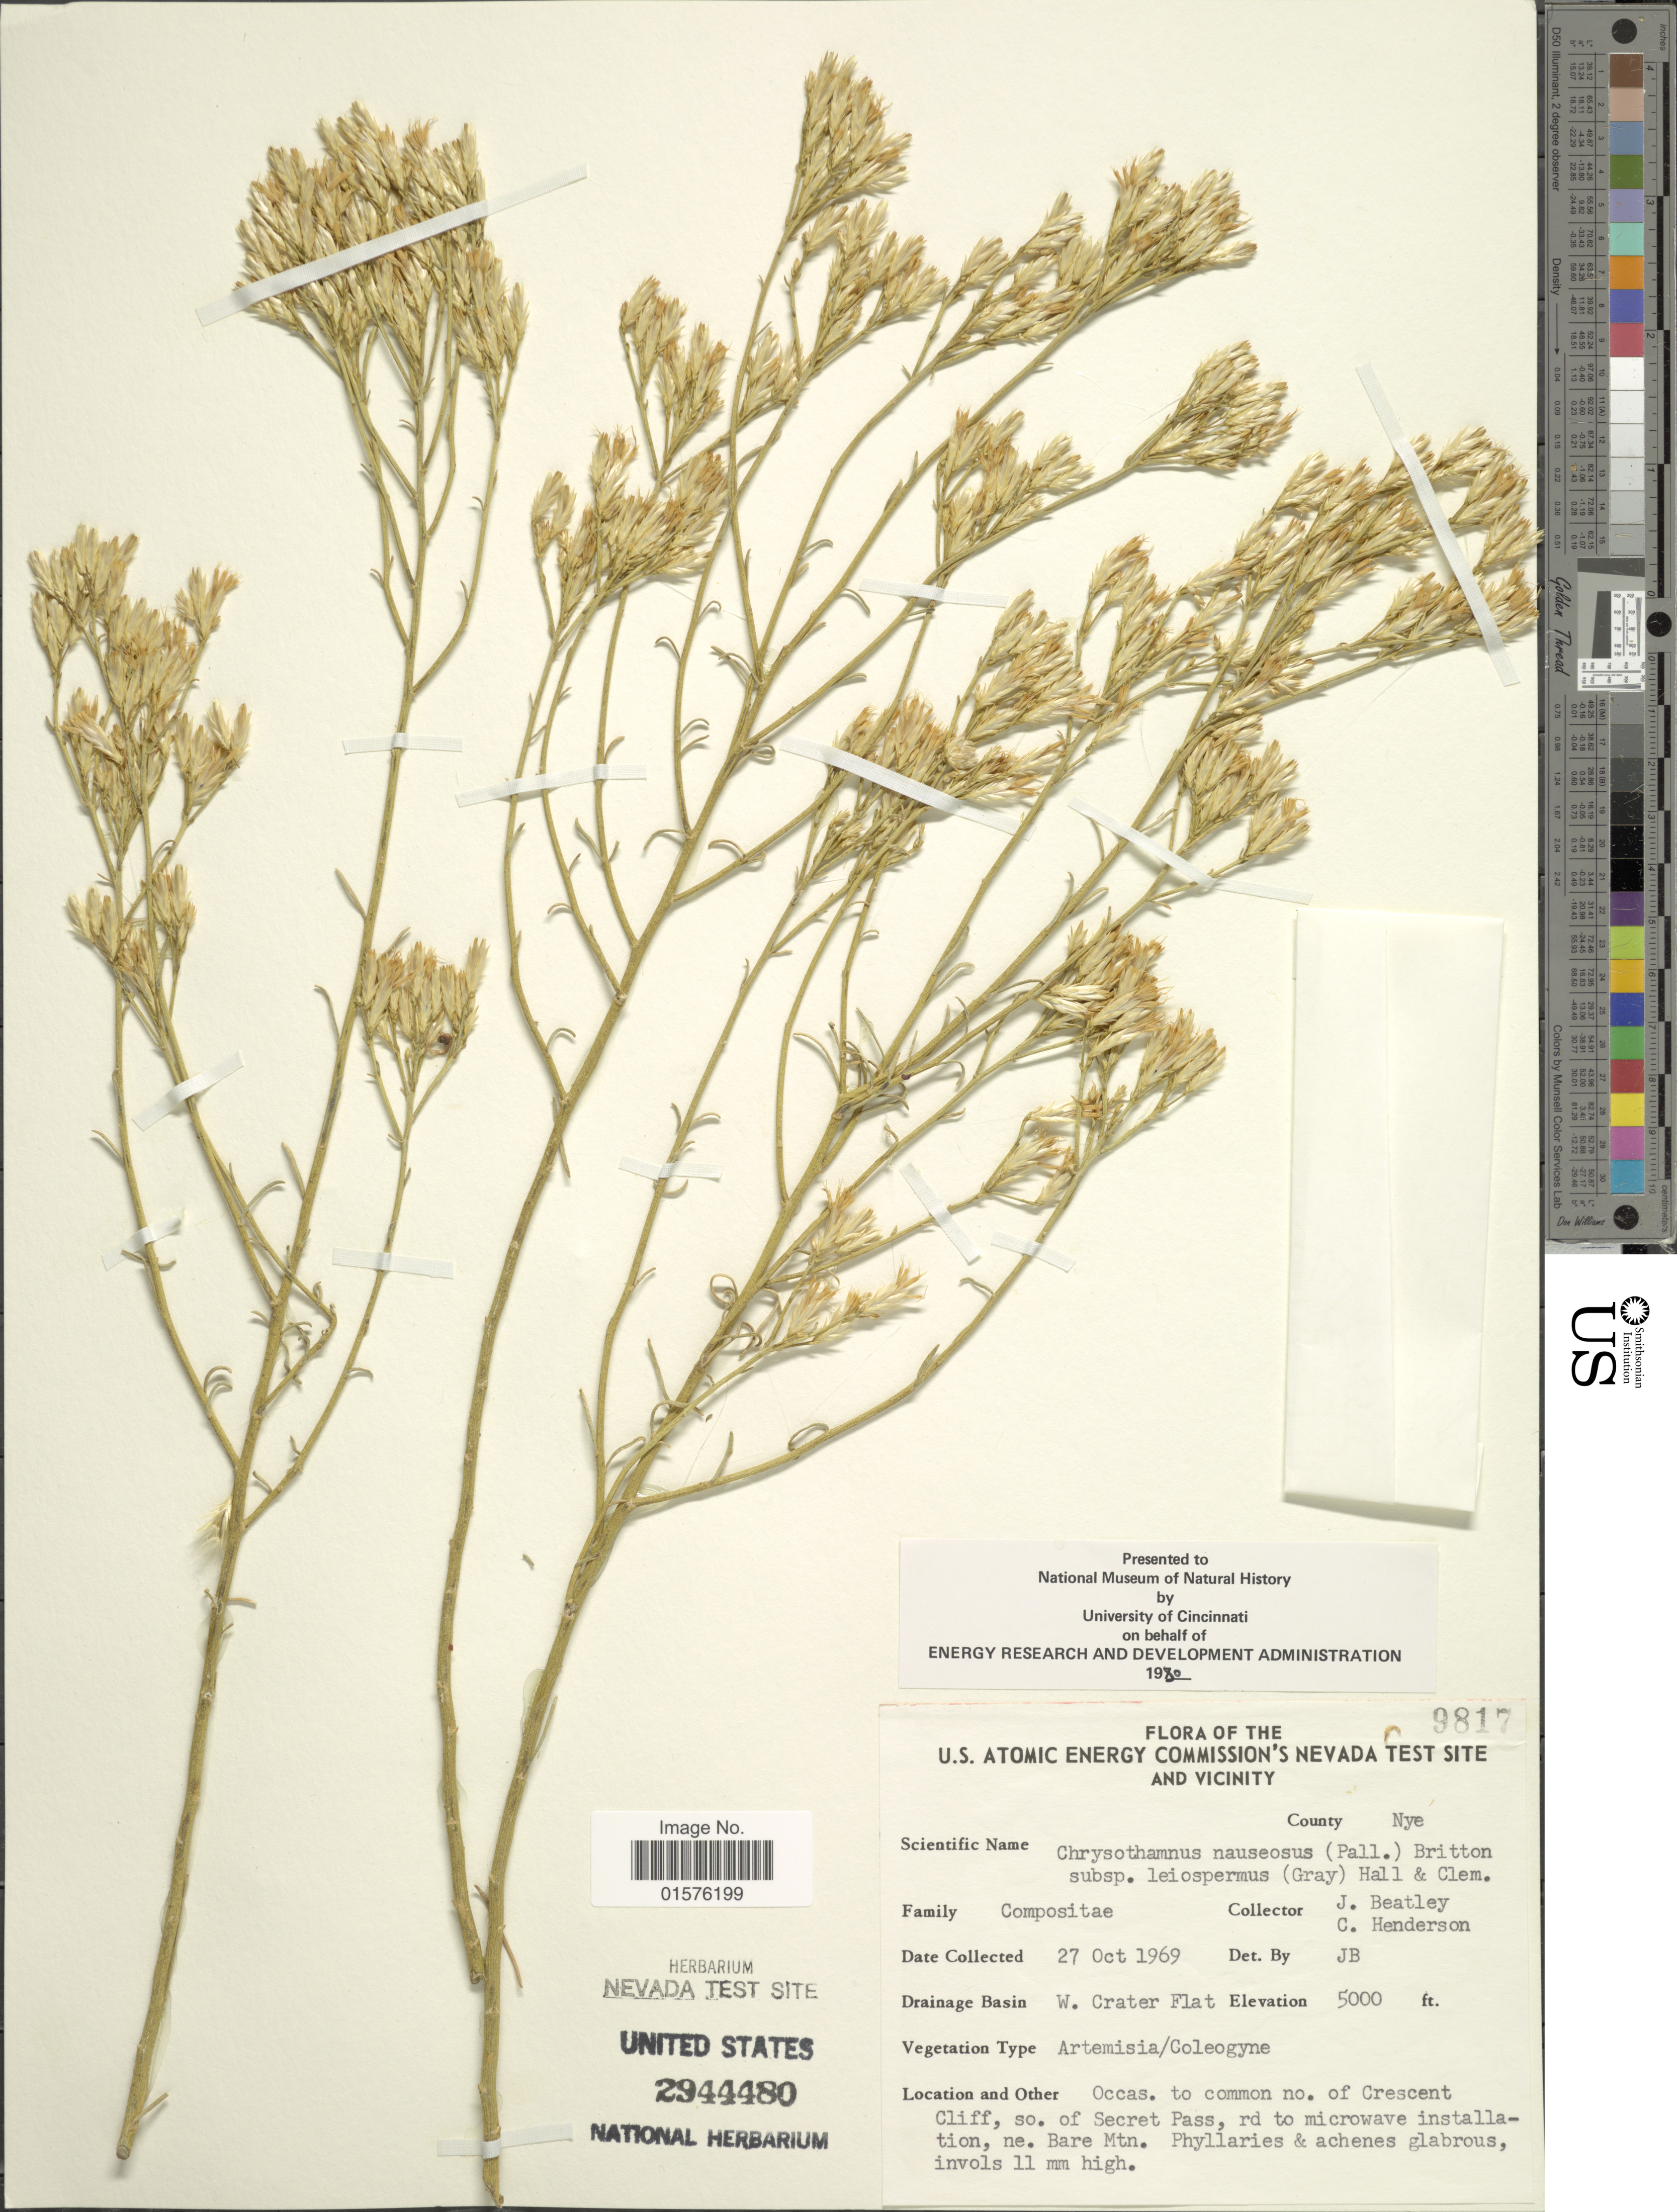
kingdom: Plantae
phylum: Tracheophyta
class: Magnoliopsida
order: Asterales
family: Asteraceae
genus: Ericameria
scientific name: Ericameria nauseosa var. leiosperma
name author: (A. Gray) G.L. Nesom & G.I. Baird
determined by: Urbatsch, Lowell E., Curator (LSU), Louisiana State University (UNITED STATES)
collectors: J. C. Beatley & C. Henderson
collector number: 9817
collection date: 1969-10-27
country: United States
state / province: Nevada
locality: The U.S. Atomic Energy Commision's Nevada test site and vicinity, County: Nye, Drainage basin: W. Crater Flat, Crescent Cliff, so. of Secret Pass, rd to microwave installation, ne. Bare Mtn.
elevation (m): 1524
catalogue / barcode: US 2944480